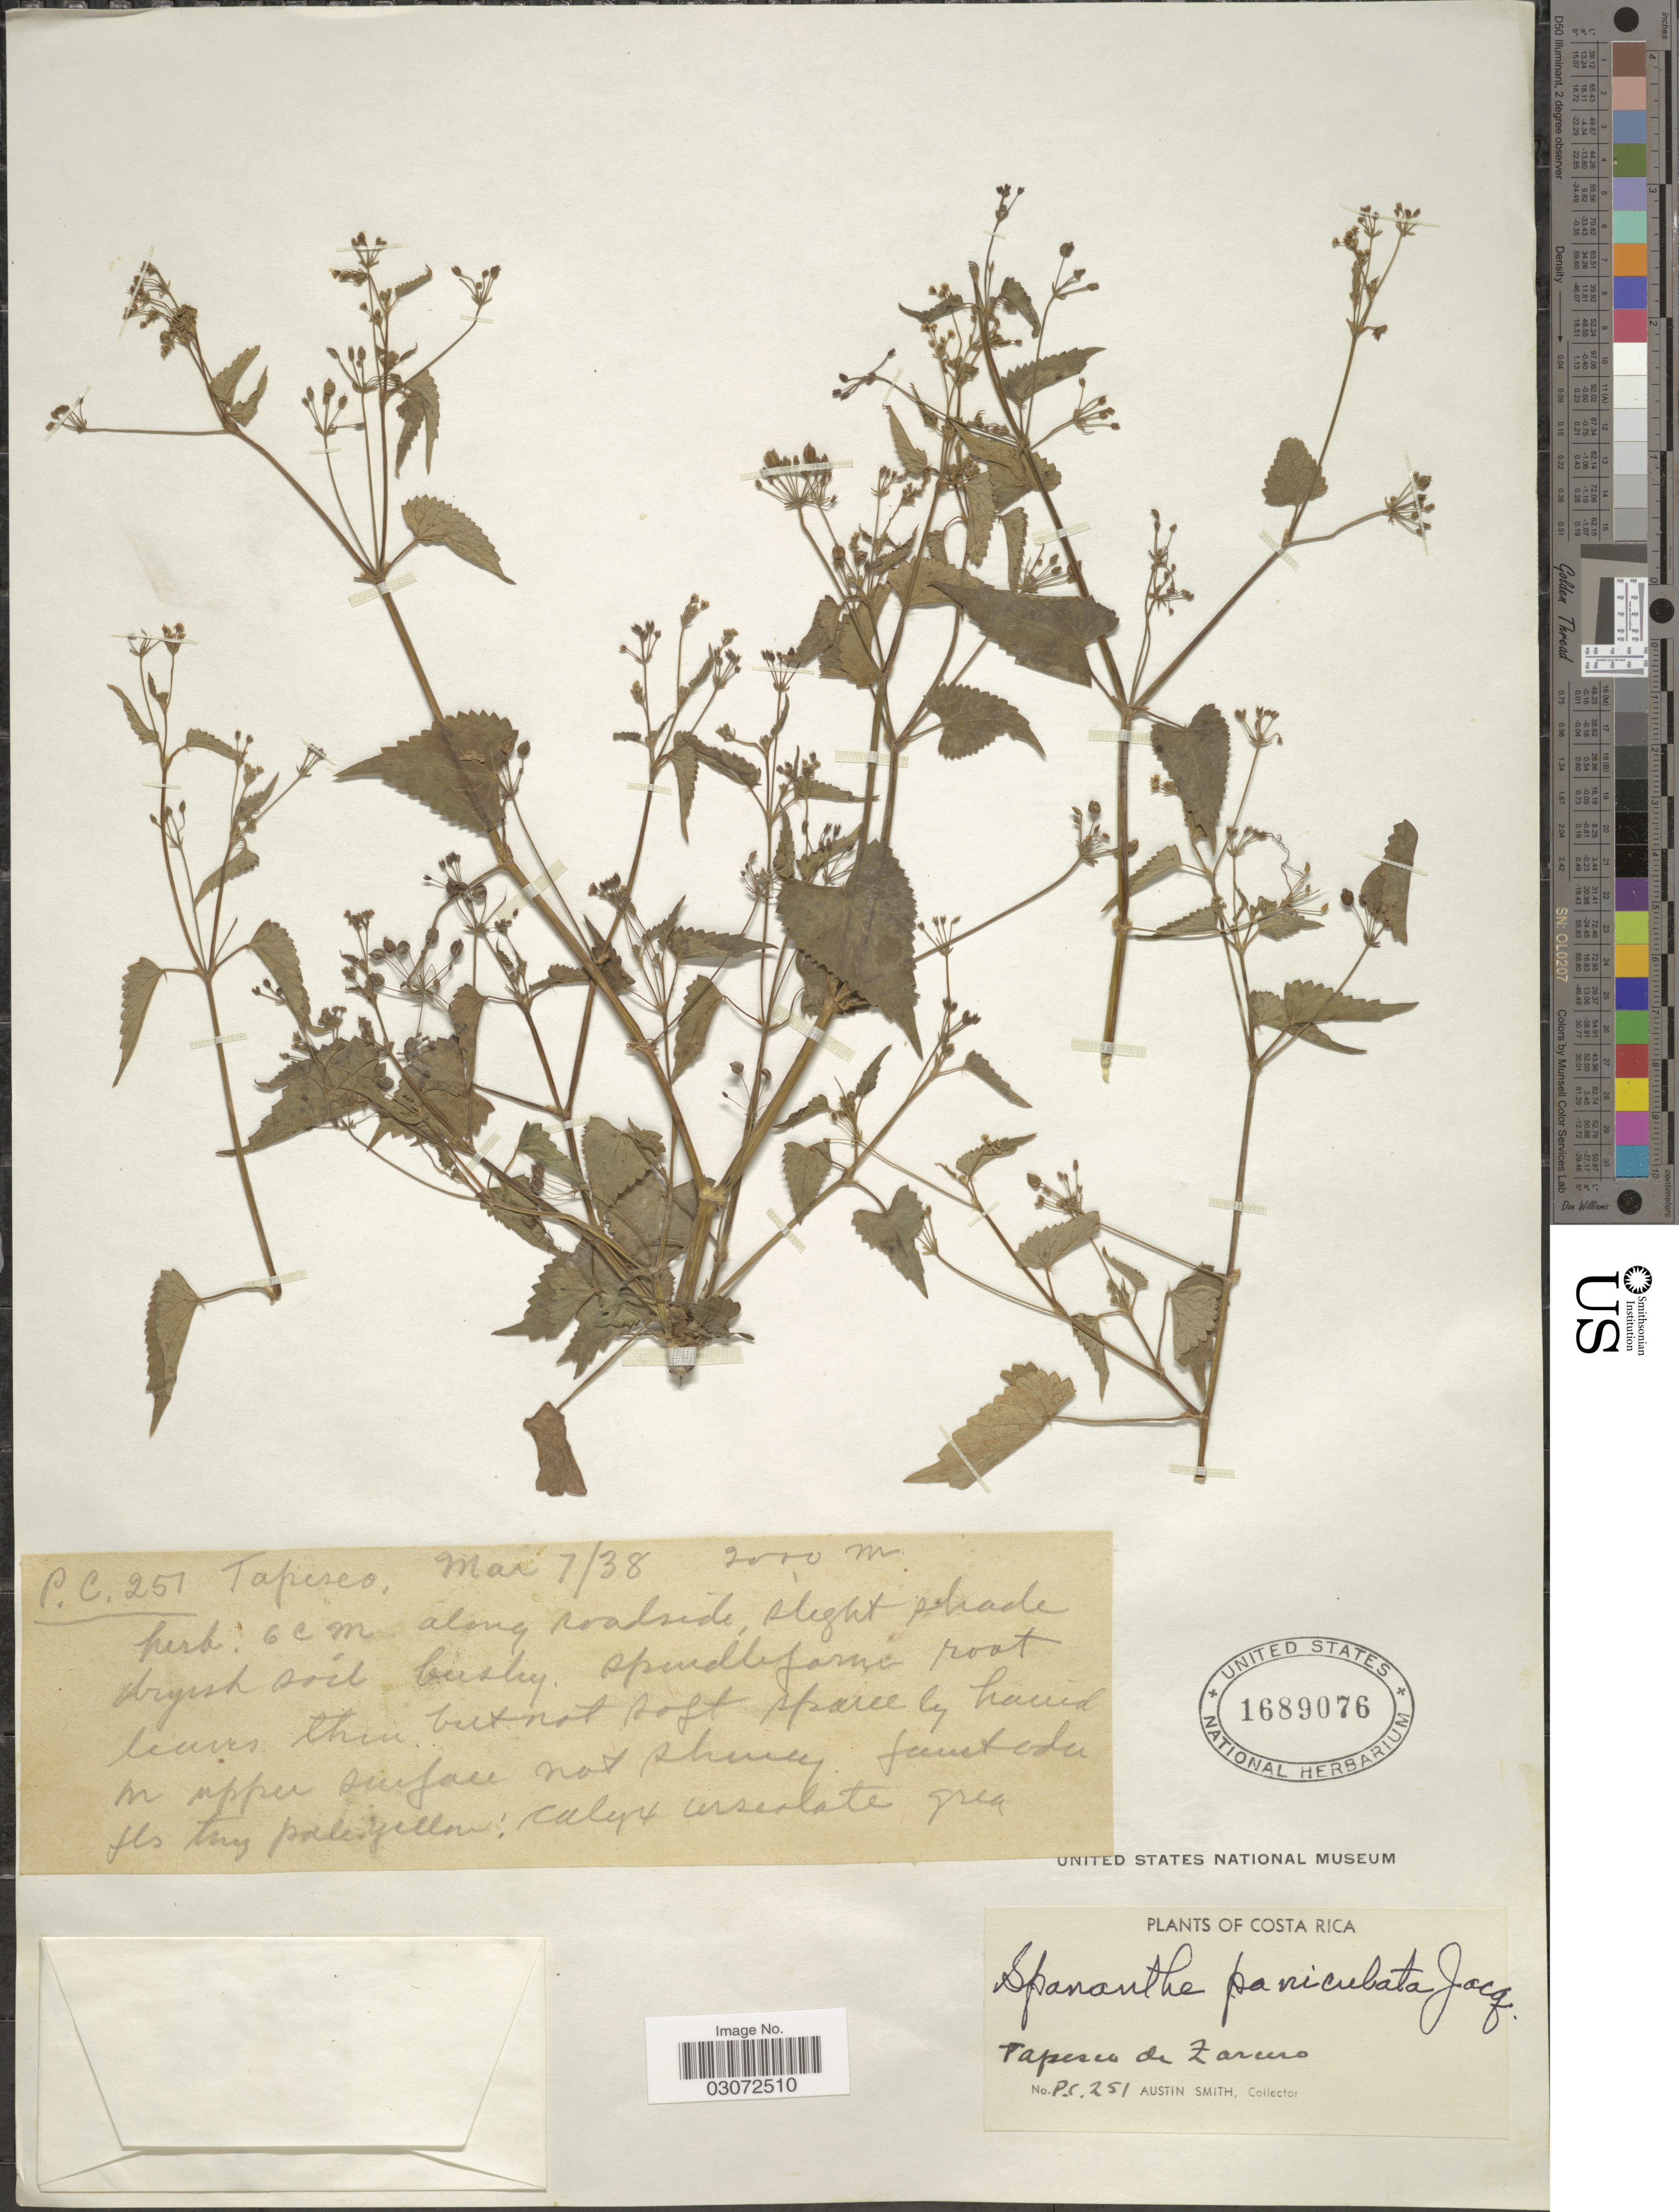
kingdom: Plantae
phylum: Tracheophyta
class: Magnoliopsida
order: Apiales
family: Apiaceae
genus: Spananthe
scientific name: Spananthe paniculata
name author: Jacq.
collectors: Aust P. Smith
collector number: PC251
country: Costa Rica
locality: Tapesco de Zarcero.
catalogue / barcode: US 1689076